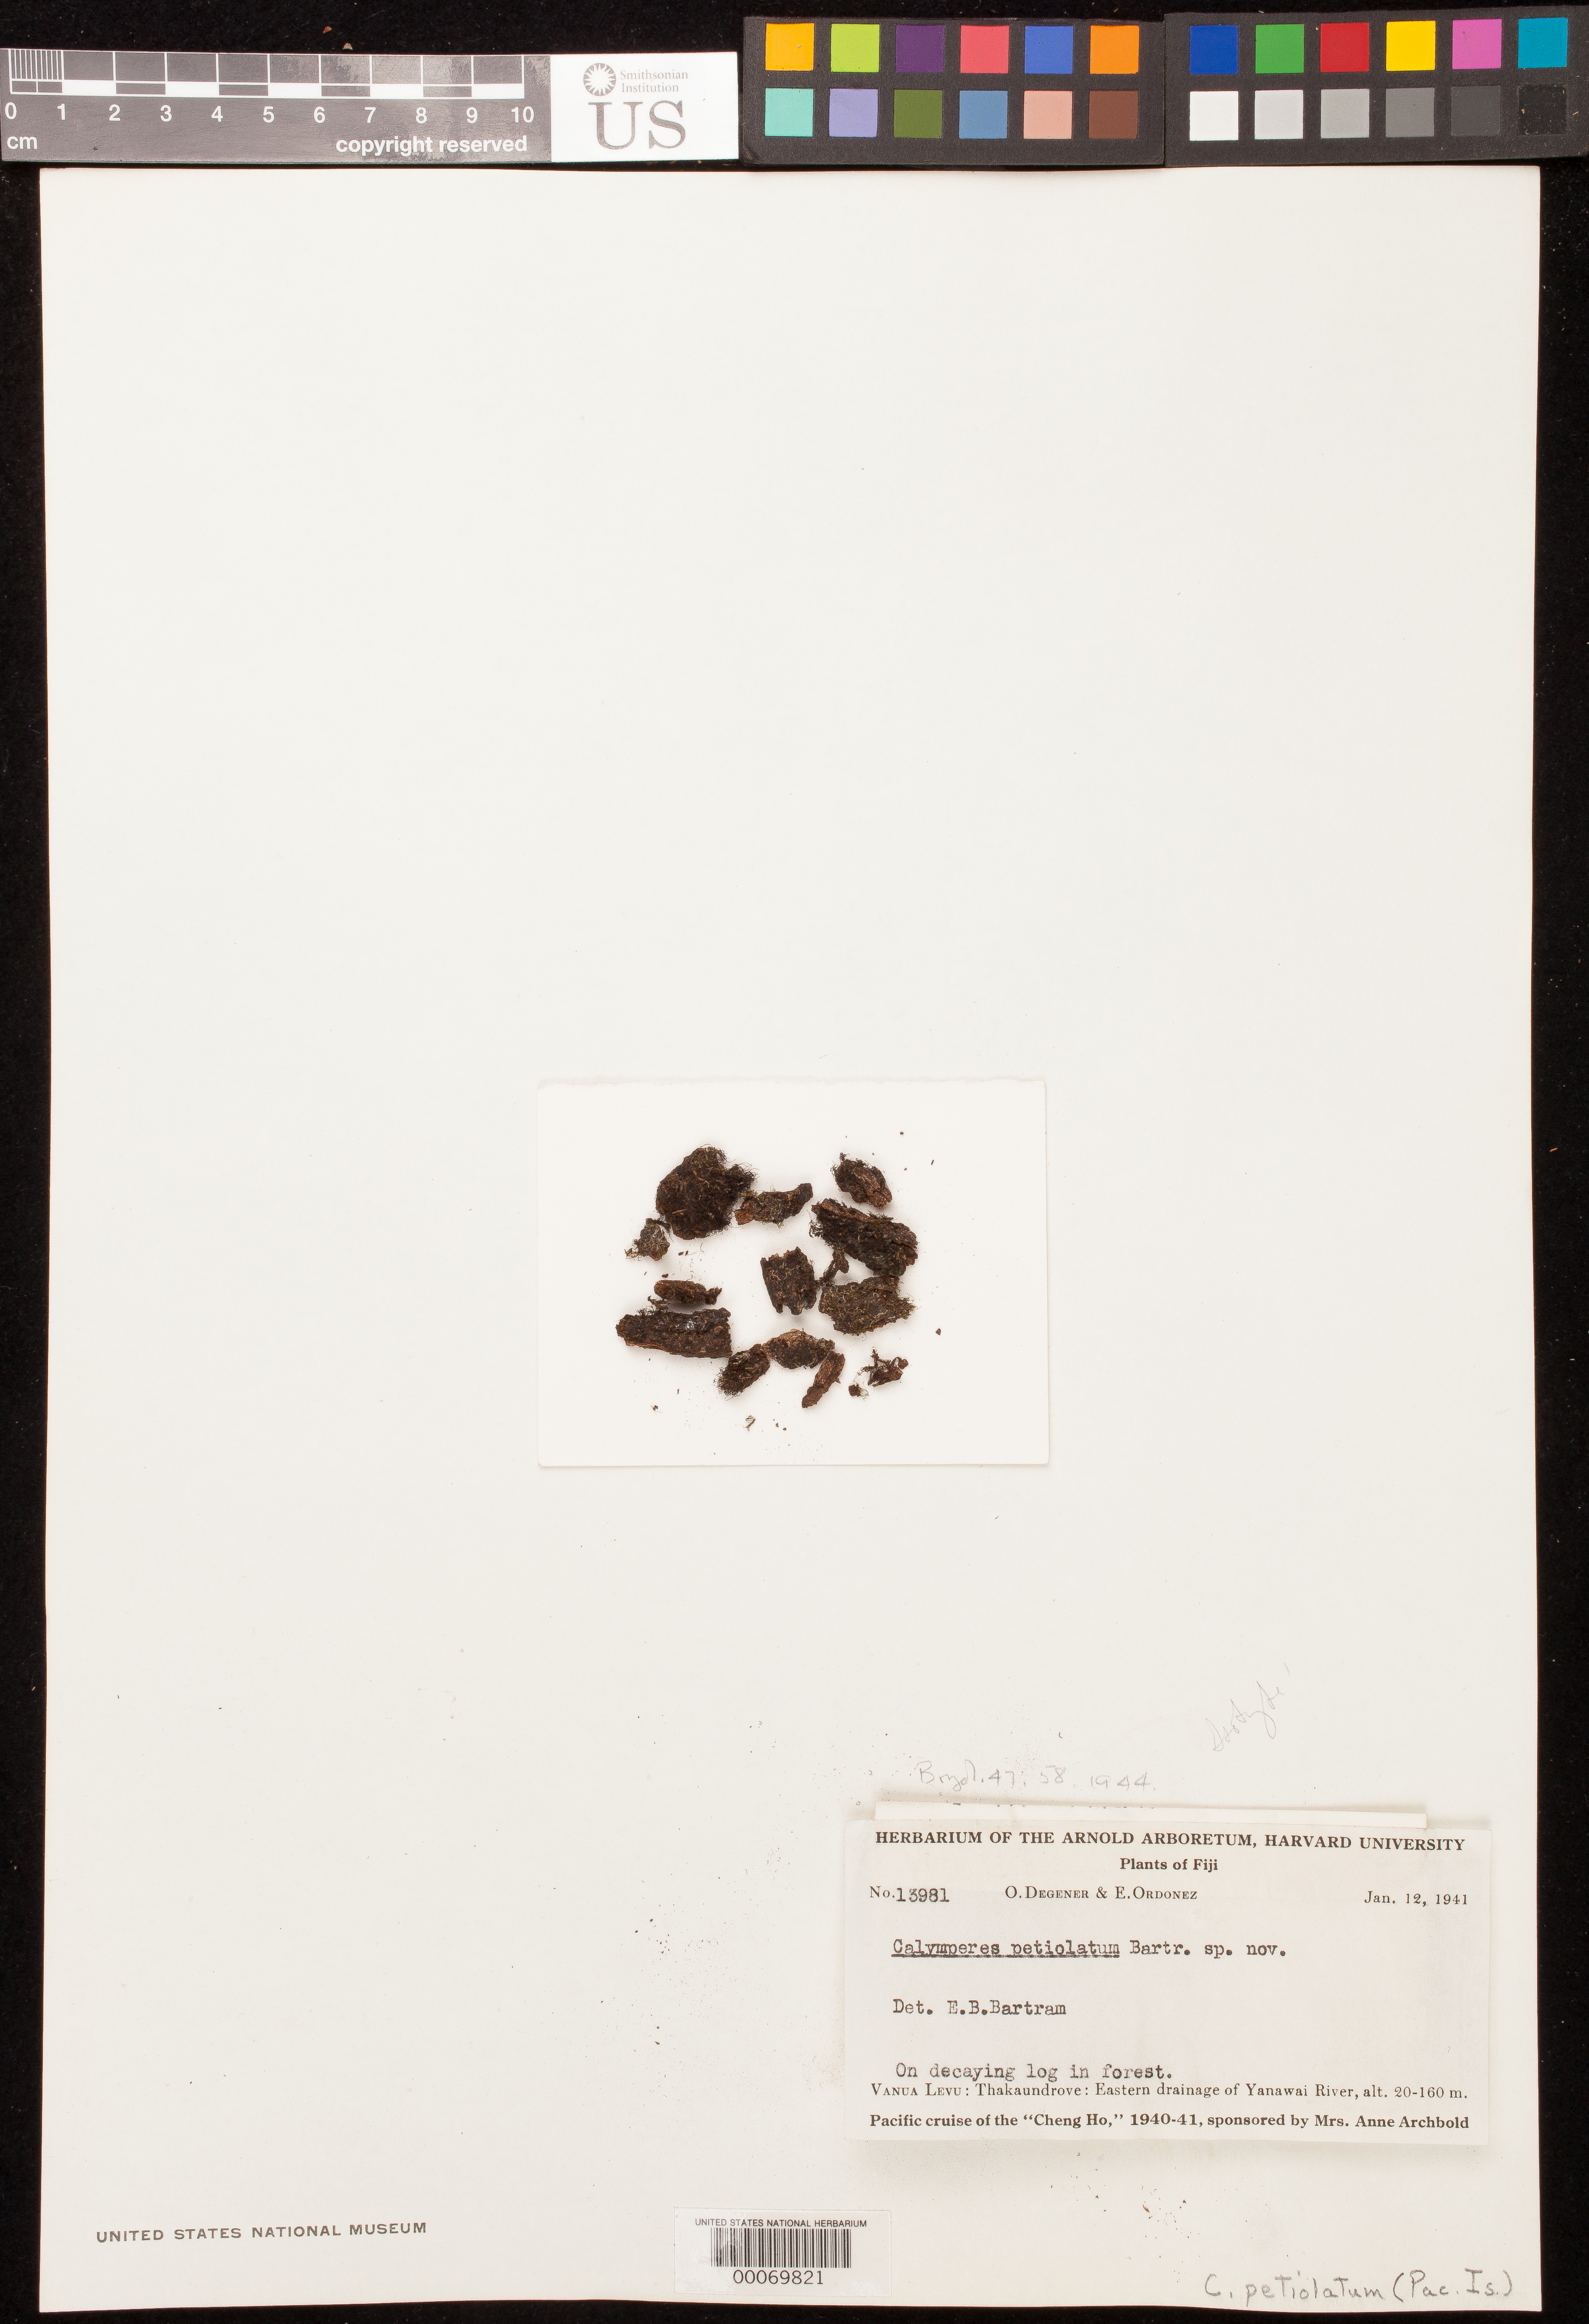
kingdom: Plantae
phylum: Bryophyta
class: Bryopsida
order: Dicranales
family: Calymperaceae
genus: Calymperes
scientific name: Calymperes petiolatum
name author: E.B. Bartram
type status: Isotype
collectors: O. Degener & E. Ordonez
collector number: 13981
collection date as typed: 12 Jan 1941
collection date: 1941-01-12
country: Fiji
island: Vanua Levu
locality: E drainage of Yahawai River, Thakaundrove. [Vanua Levu Is.]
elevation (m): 20